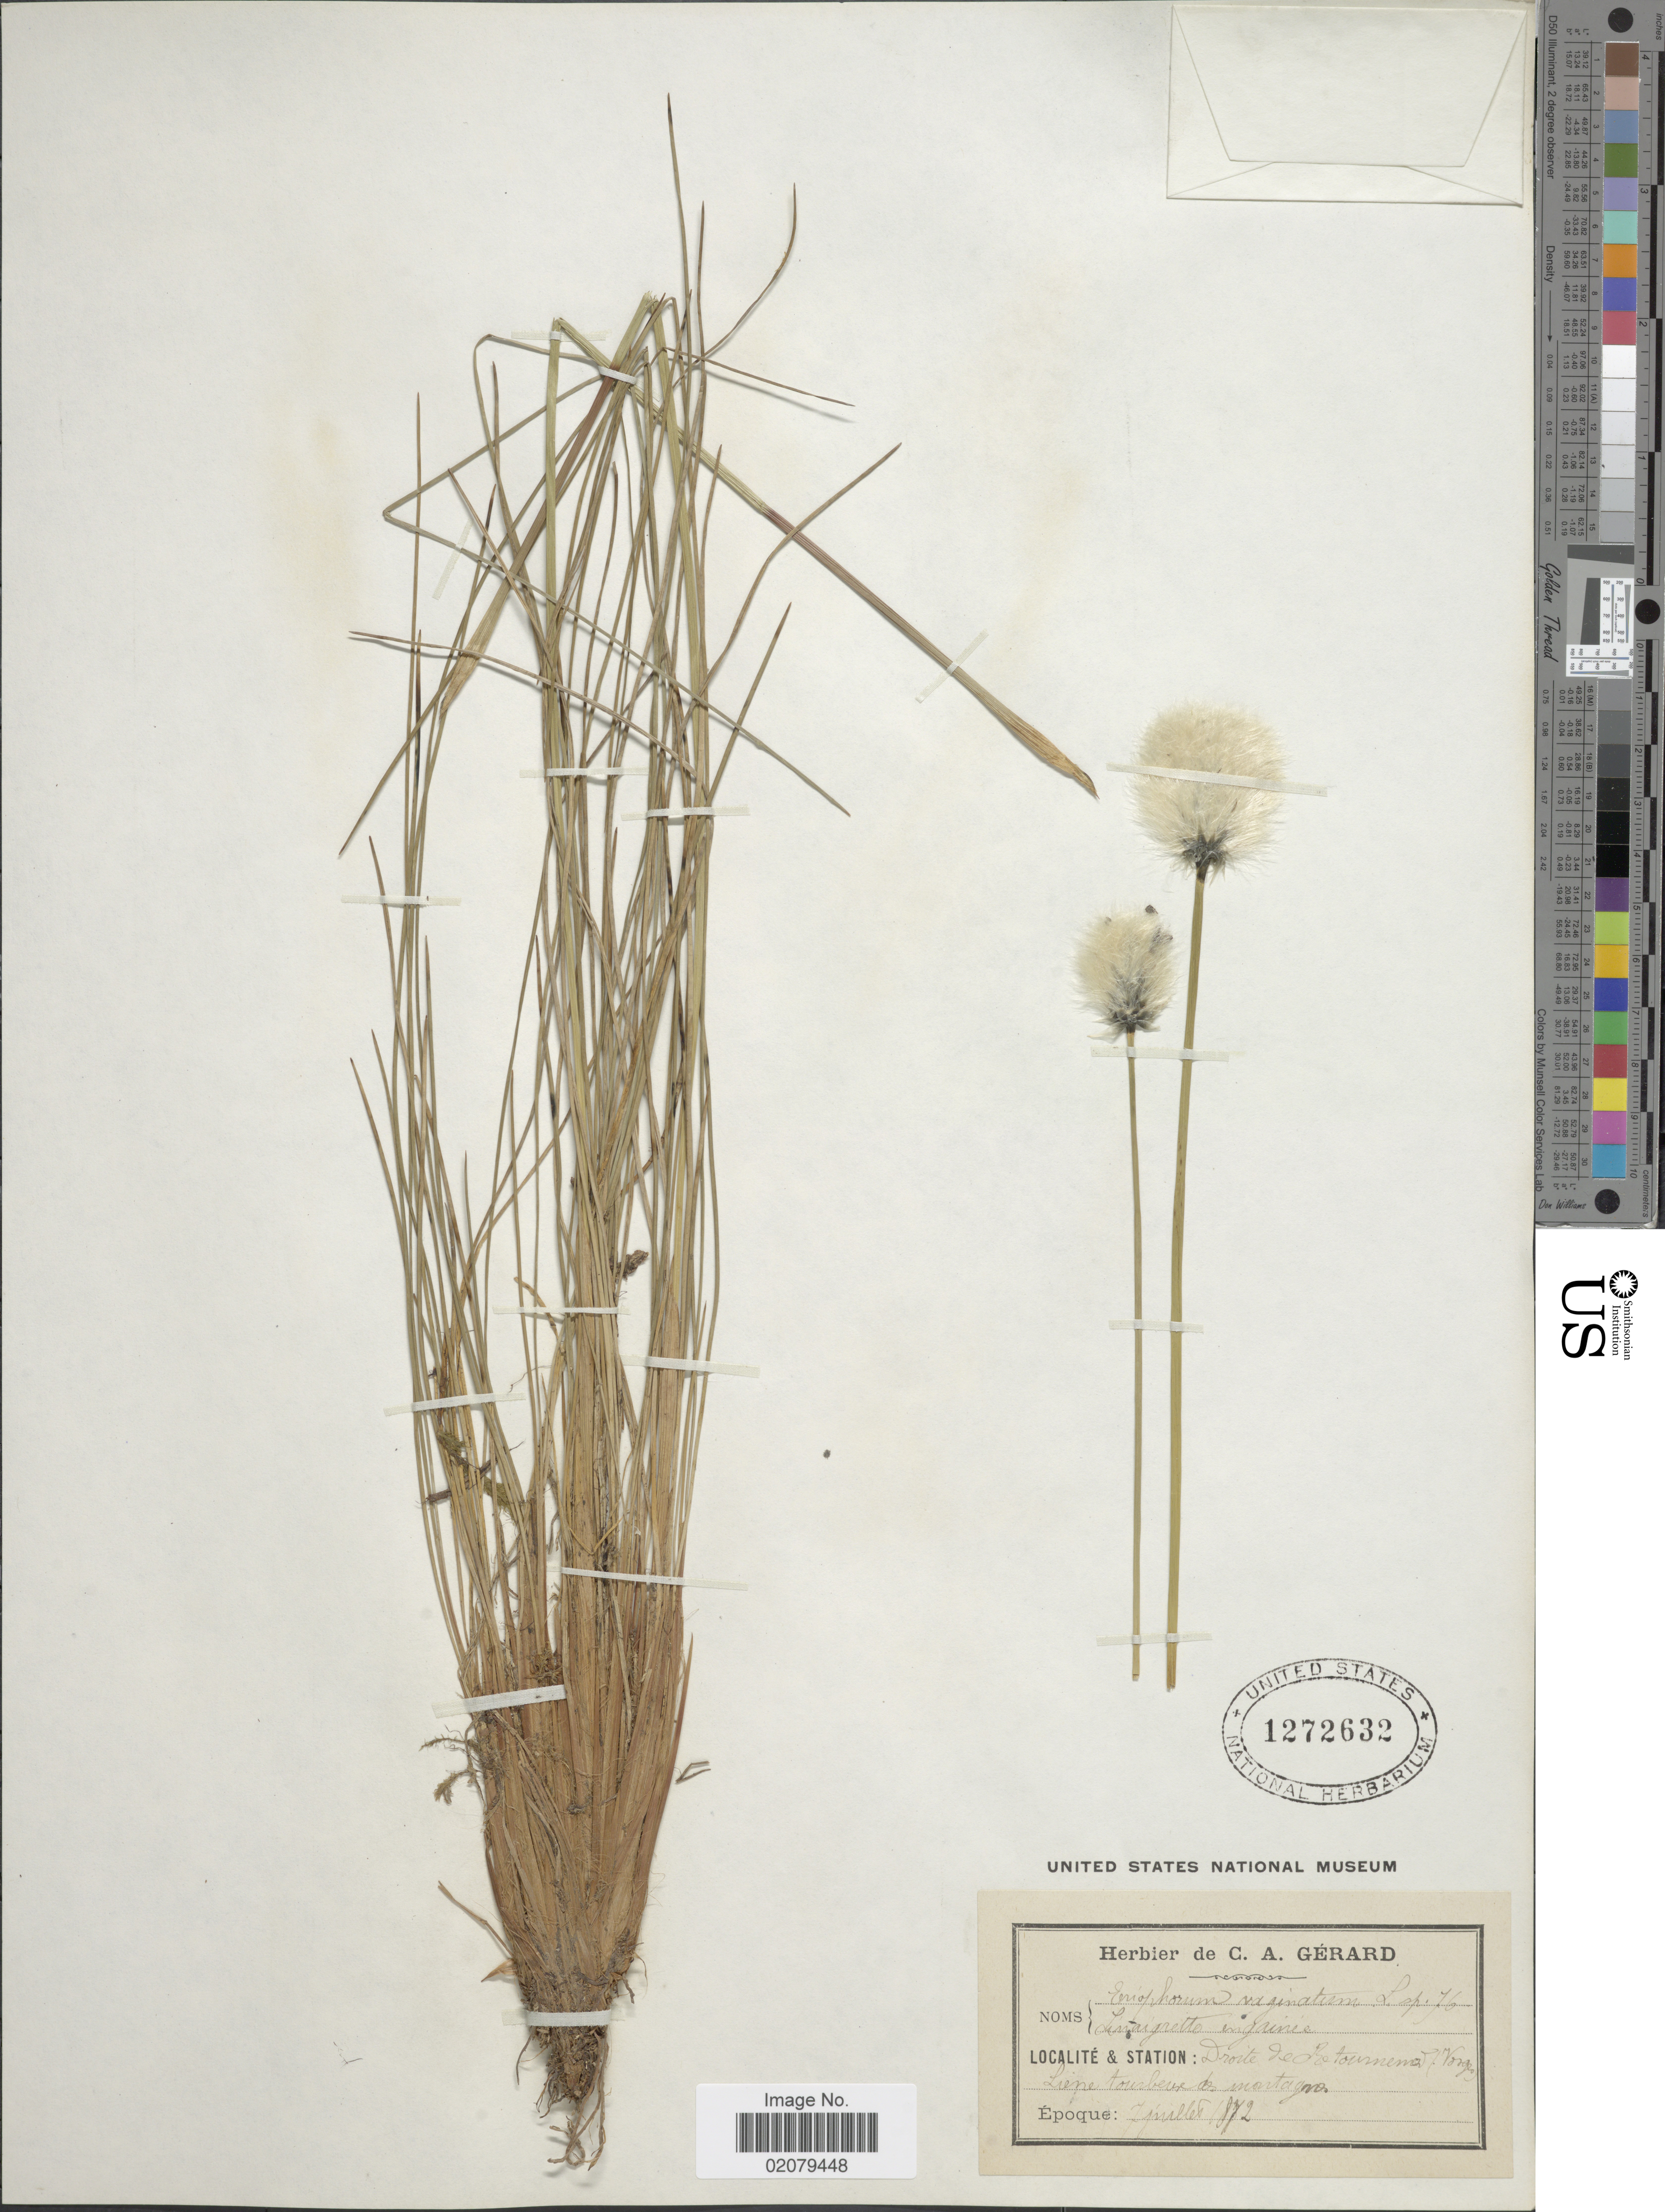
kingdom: Plantae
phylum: Tracheophyta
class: Liliopsida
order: Poales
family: Cyperaceae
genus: Eriophorum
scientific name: Eriophorum vaginatum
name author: L.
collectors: C. Gerard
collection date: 1872-07-07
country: France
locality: Droite de la Retournement Liene Tourbeur de montagne [interpreted]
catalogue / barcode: US 1272632